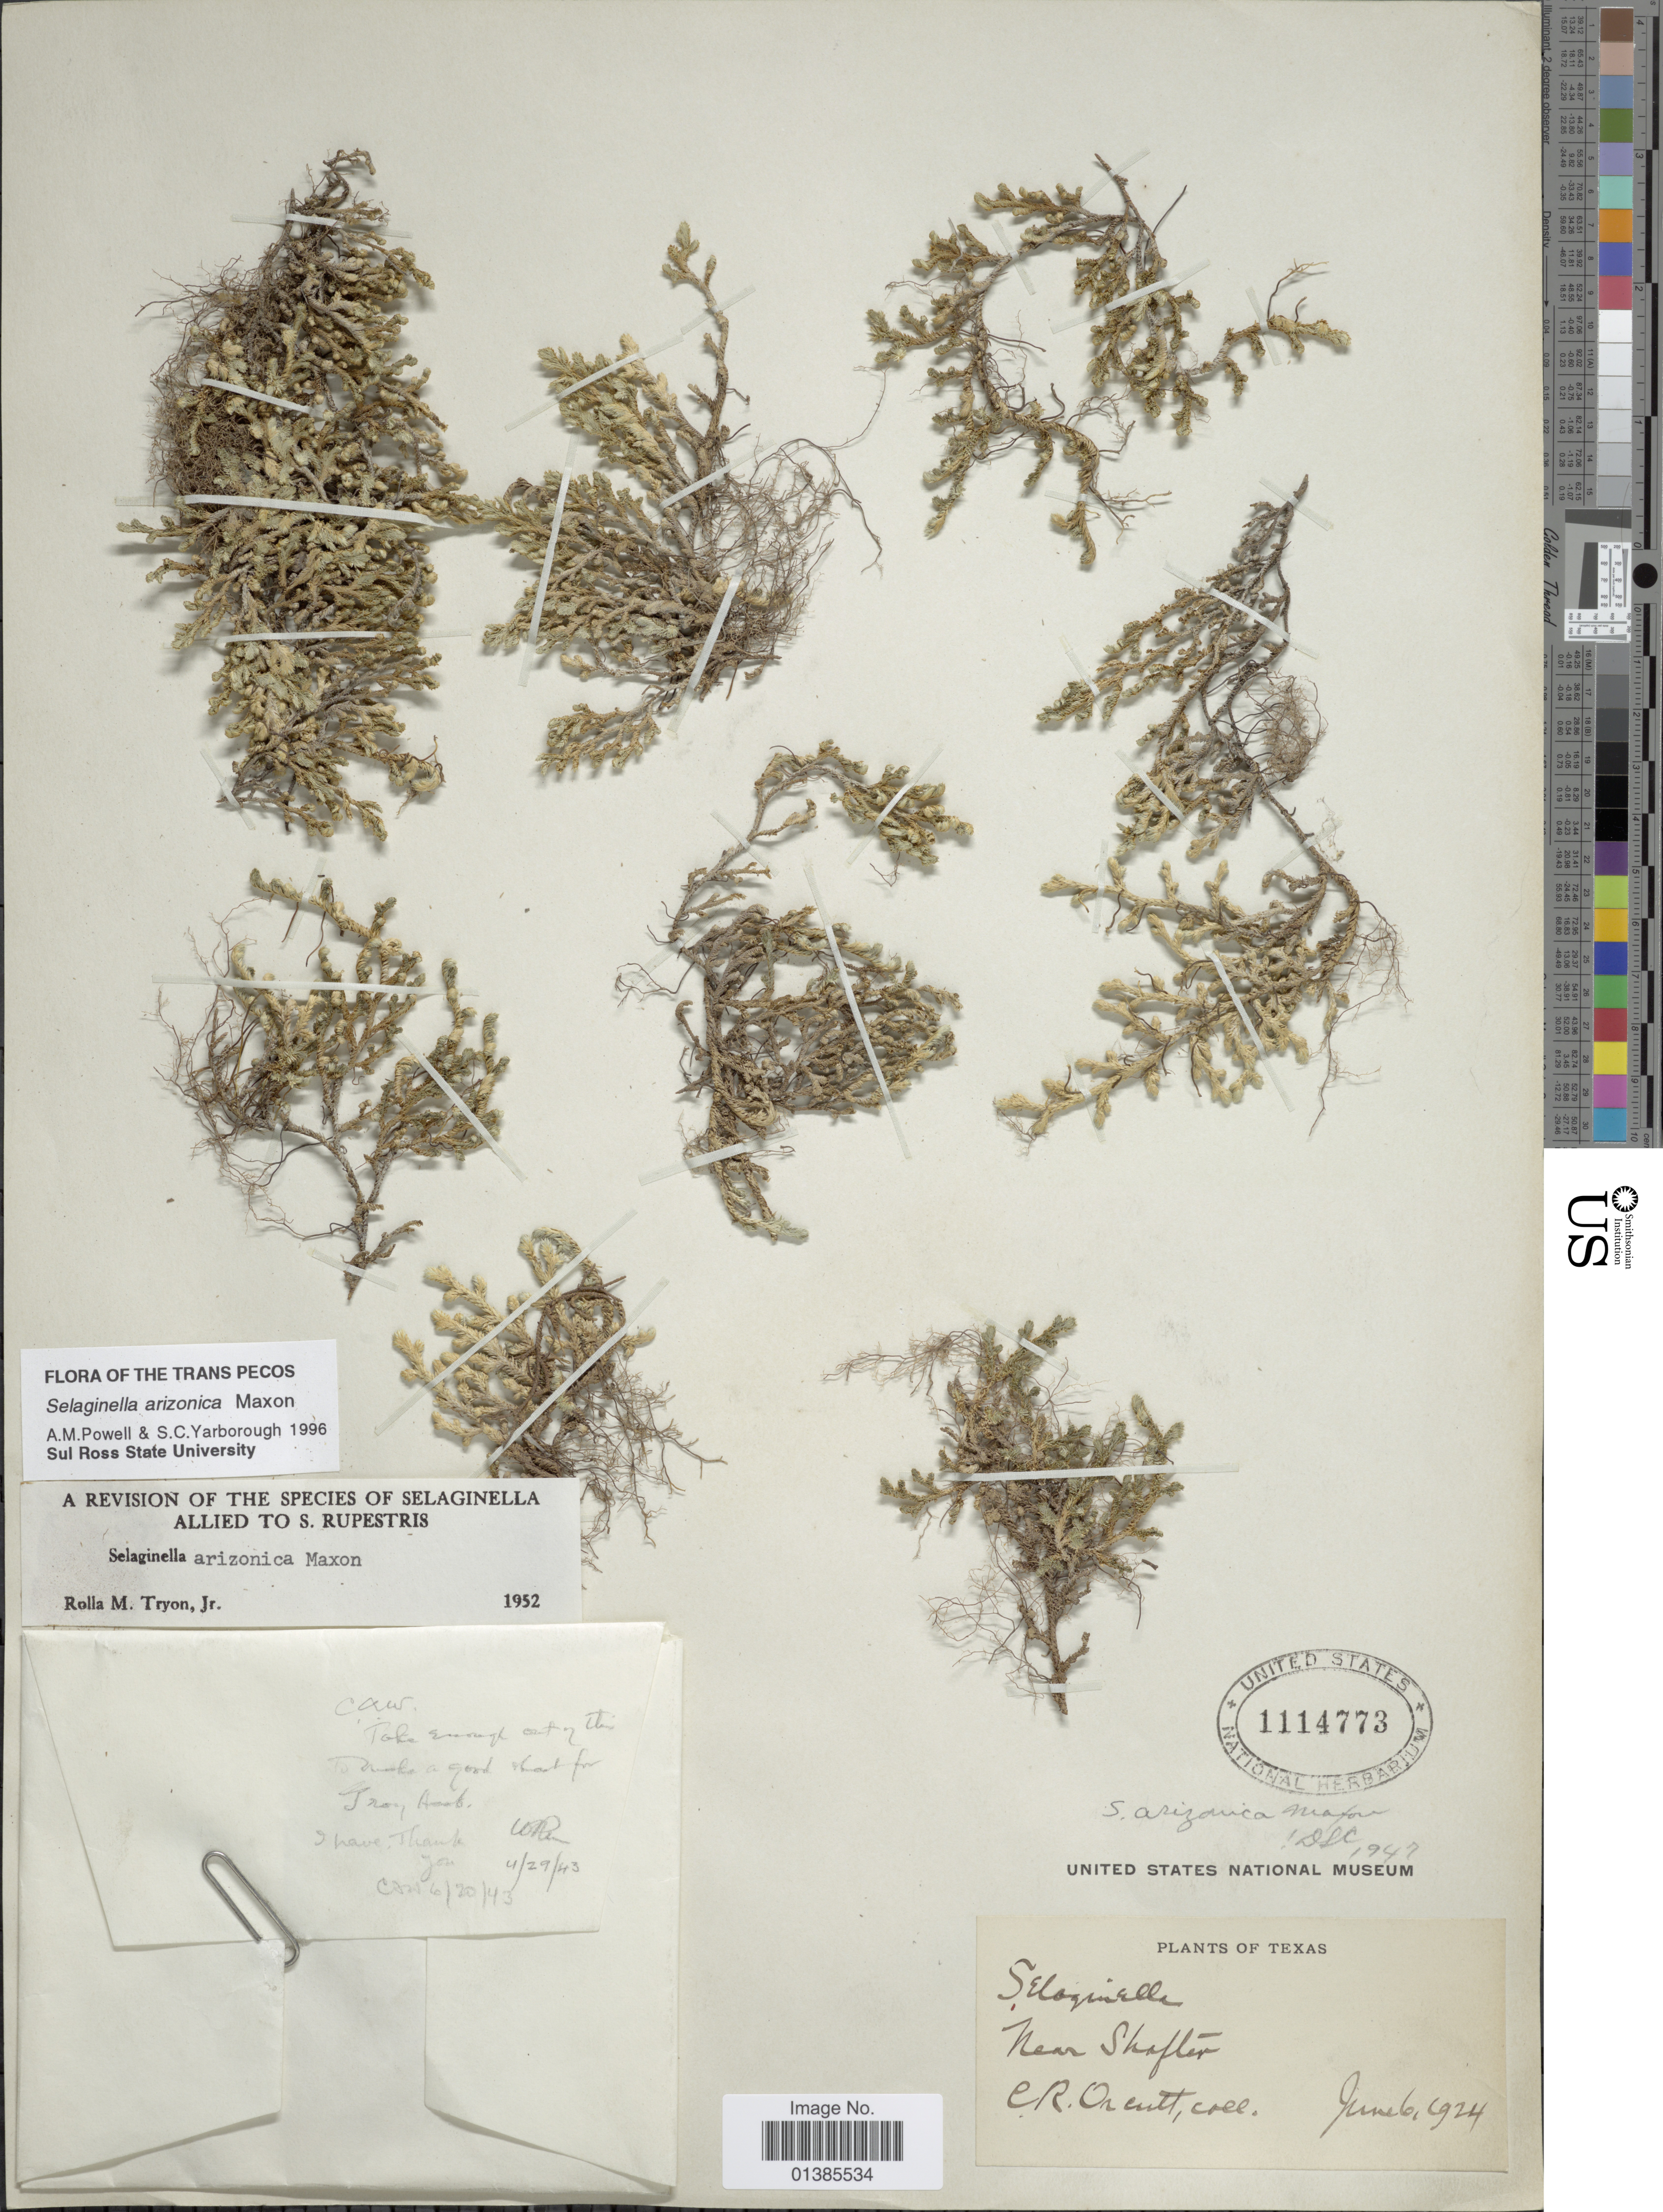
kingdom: Plantae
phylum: Tracheophyta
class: Lycopodiopsida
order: Selaginellales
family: Selaginellaceae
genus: Selaginella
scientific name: Selaginella arizonica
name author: Maxon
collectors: C. R. Orcutt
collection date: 1924-06-06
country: United States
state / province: Texas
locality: Near Shafter.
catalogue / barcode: US 1114773